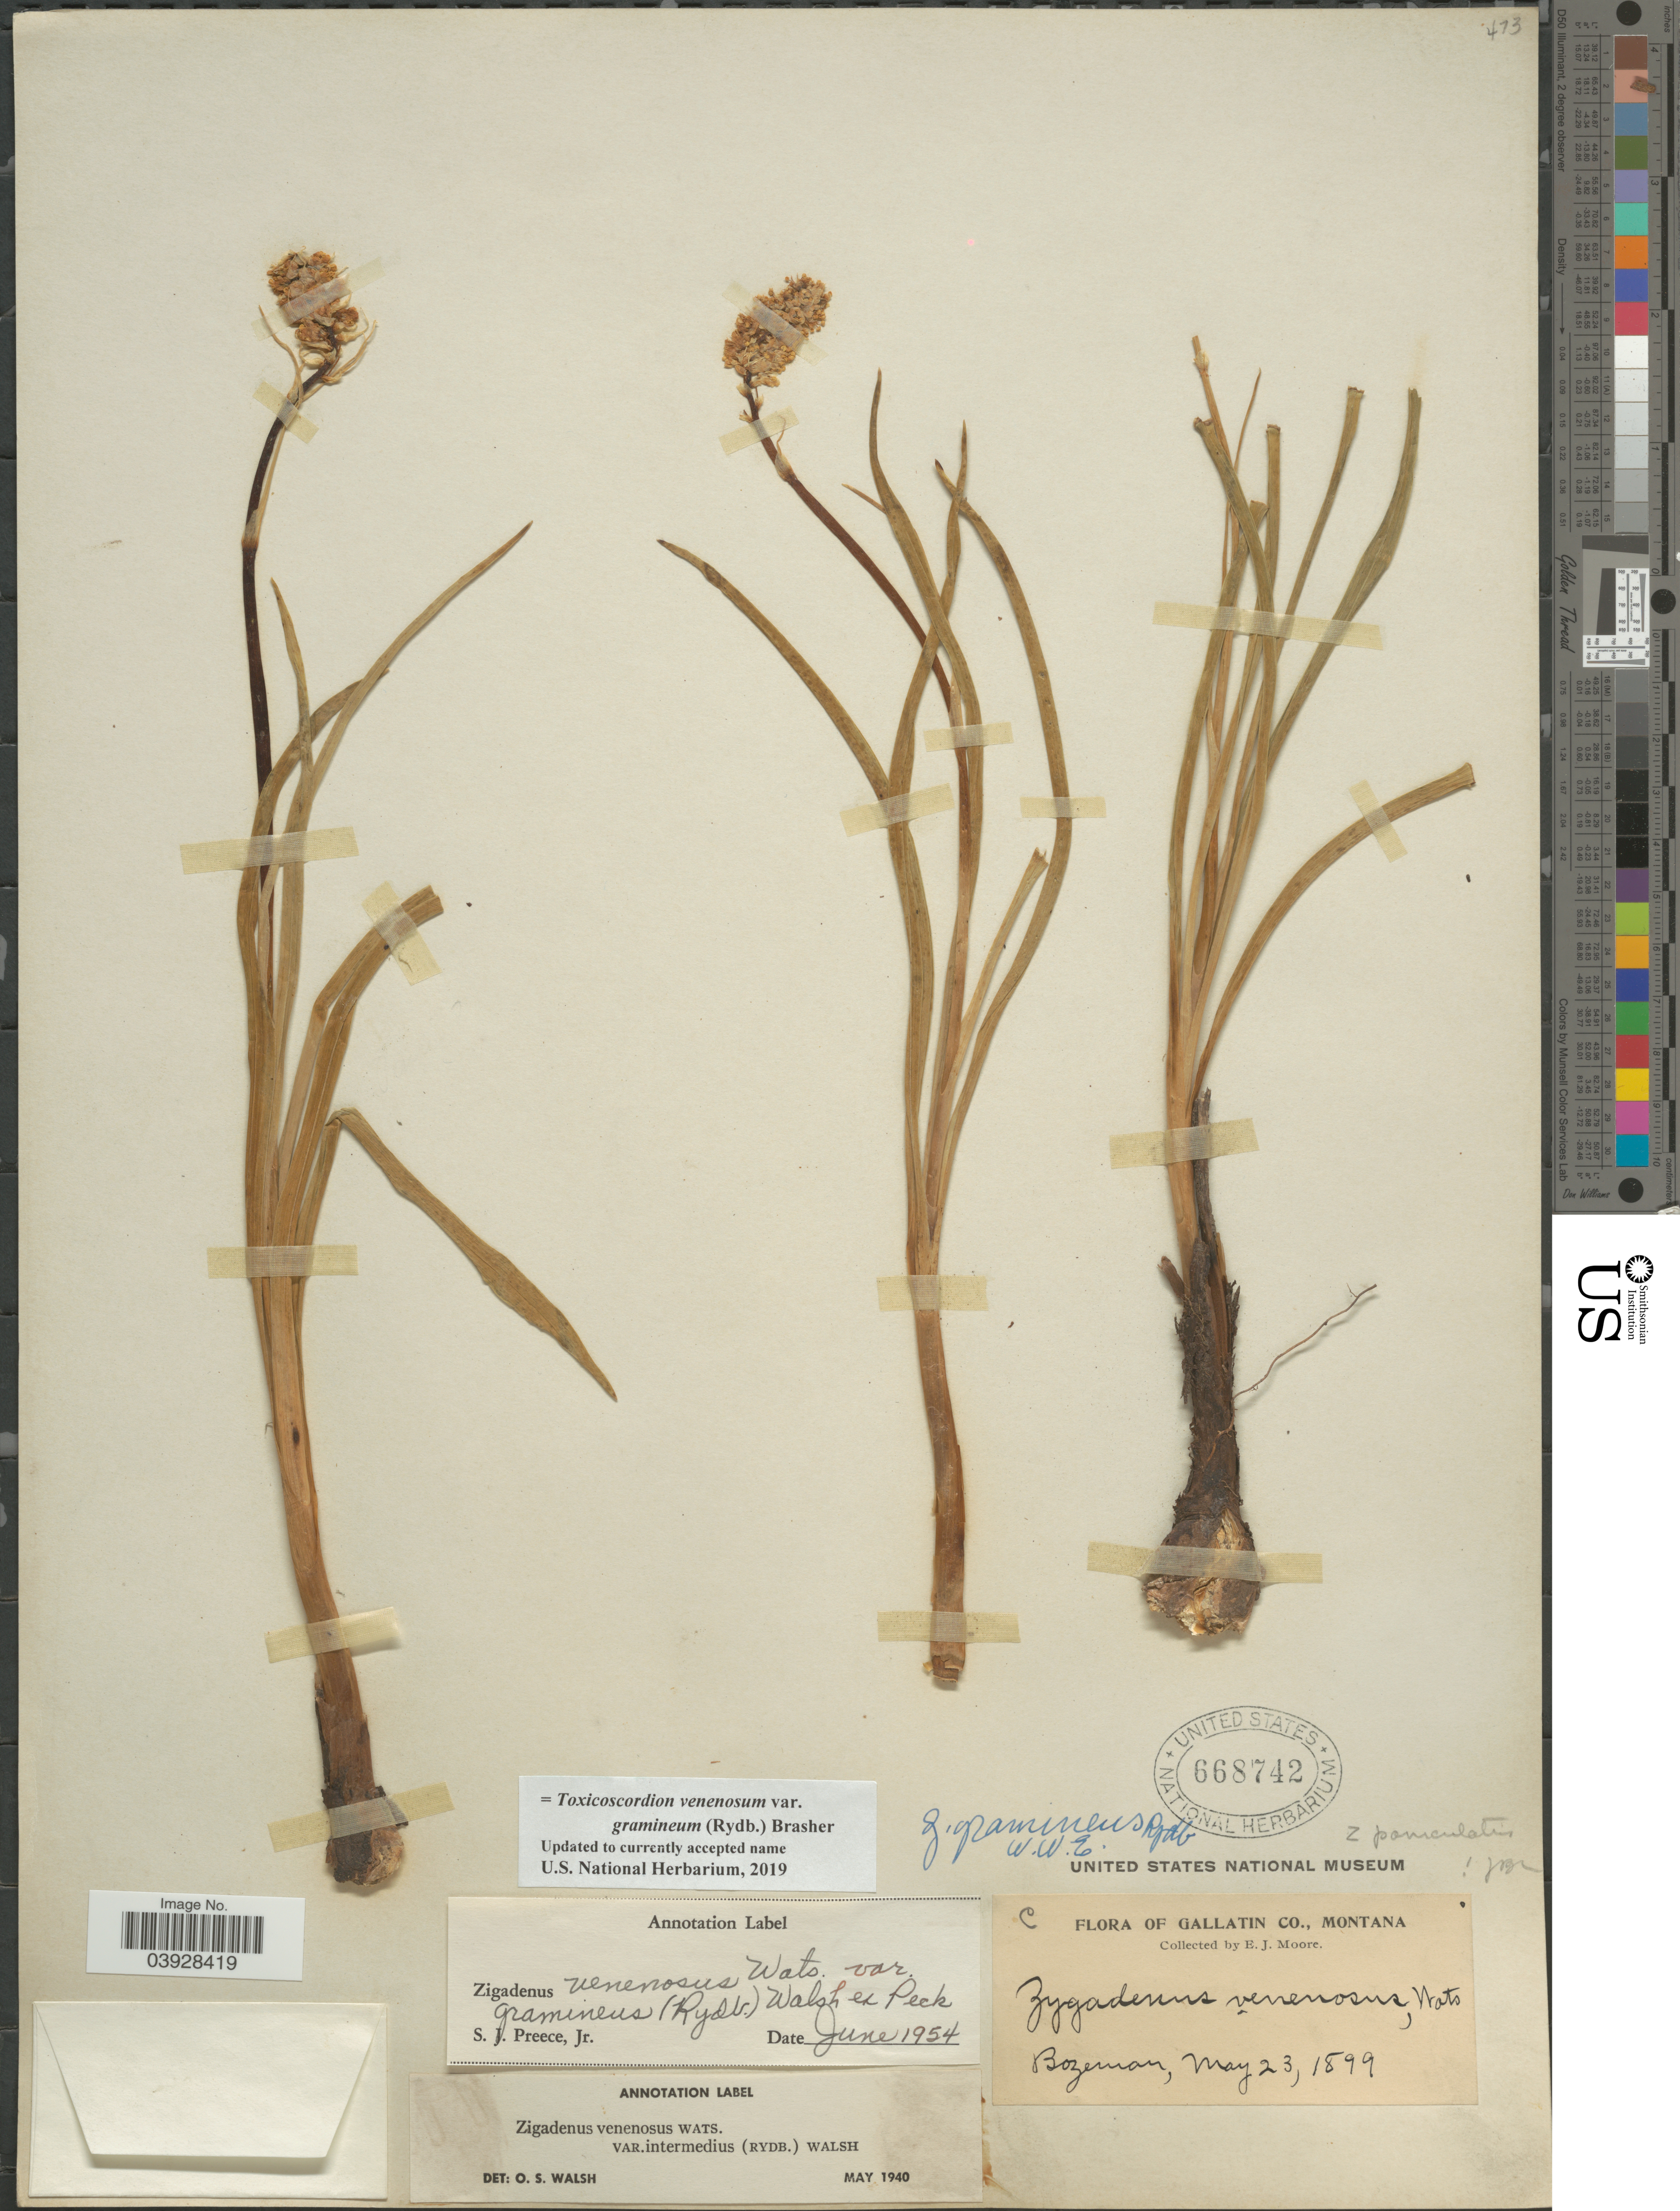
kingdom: Plantae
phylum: Tracheophyta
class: Liliopsida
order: Liliales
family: Melanthiaceae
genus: Toxicoscordion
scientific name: Toxicoscordion venenosum var. gramineum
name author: (Rydb.) Brasher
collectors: E. Moore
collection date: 1899-05-23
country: United States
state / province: Montana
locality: Gallatin Co. Bozeman.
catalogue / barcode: US 668742